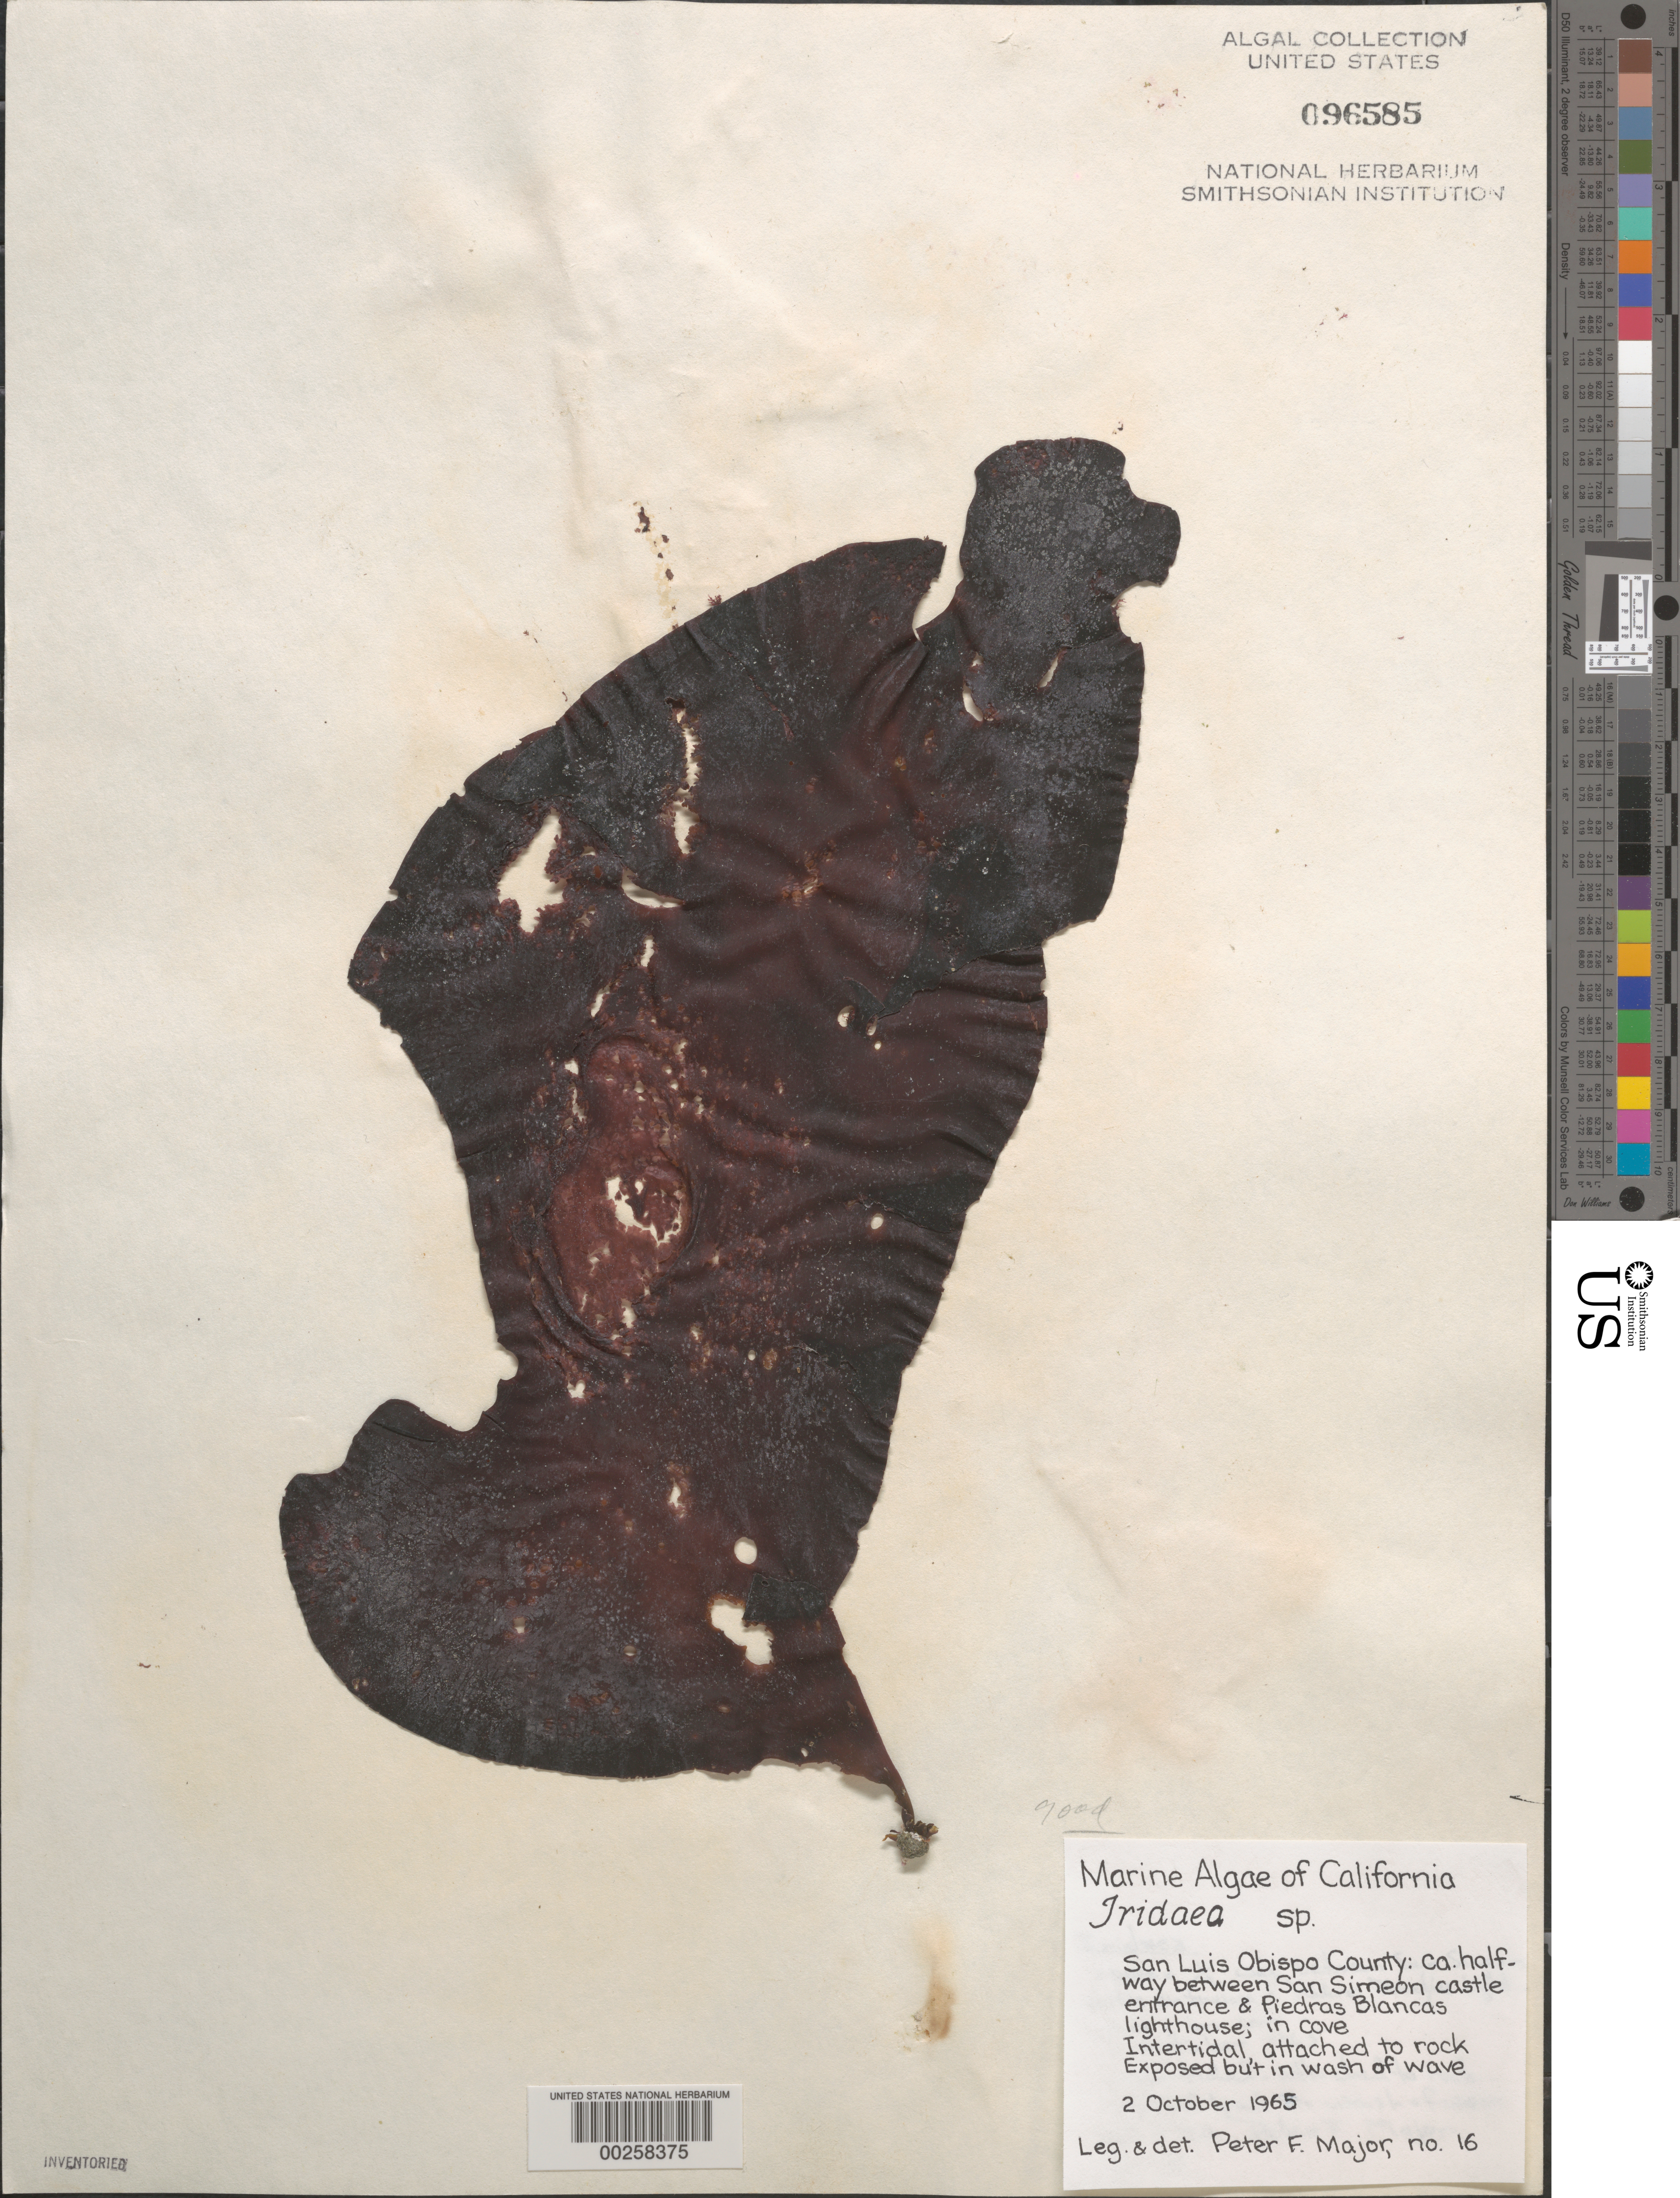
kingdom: Plantae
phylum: Rhodophyta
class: Florideophyceae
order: Gigartinales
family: Gigartinaceae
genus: Iridaea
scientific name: Iridaea sp.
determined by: Major, P. F.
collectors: P. Major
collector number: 16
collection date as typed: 02 Oct 1965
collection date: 1965-10-02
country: United States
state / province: California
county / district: San Luis Obispo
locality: Between San Simeon Castle and Piedras Blancas lighthouse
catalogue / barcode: US 96585